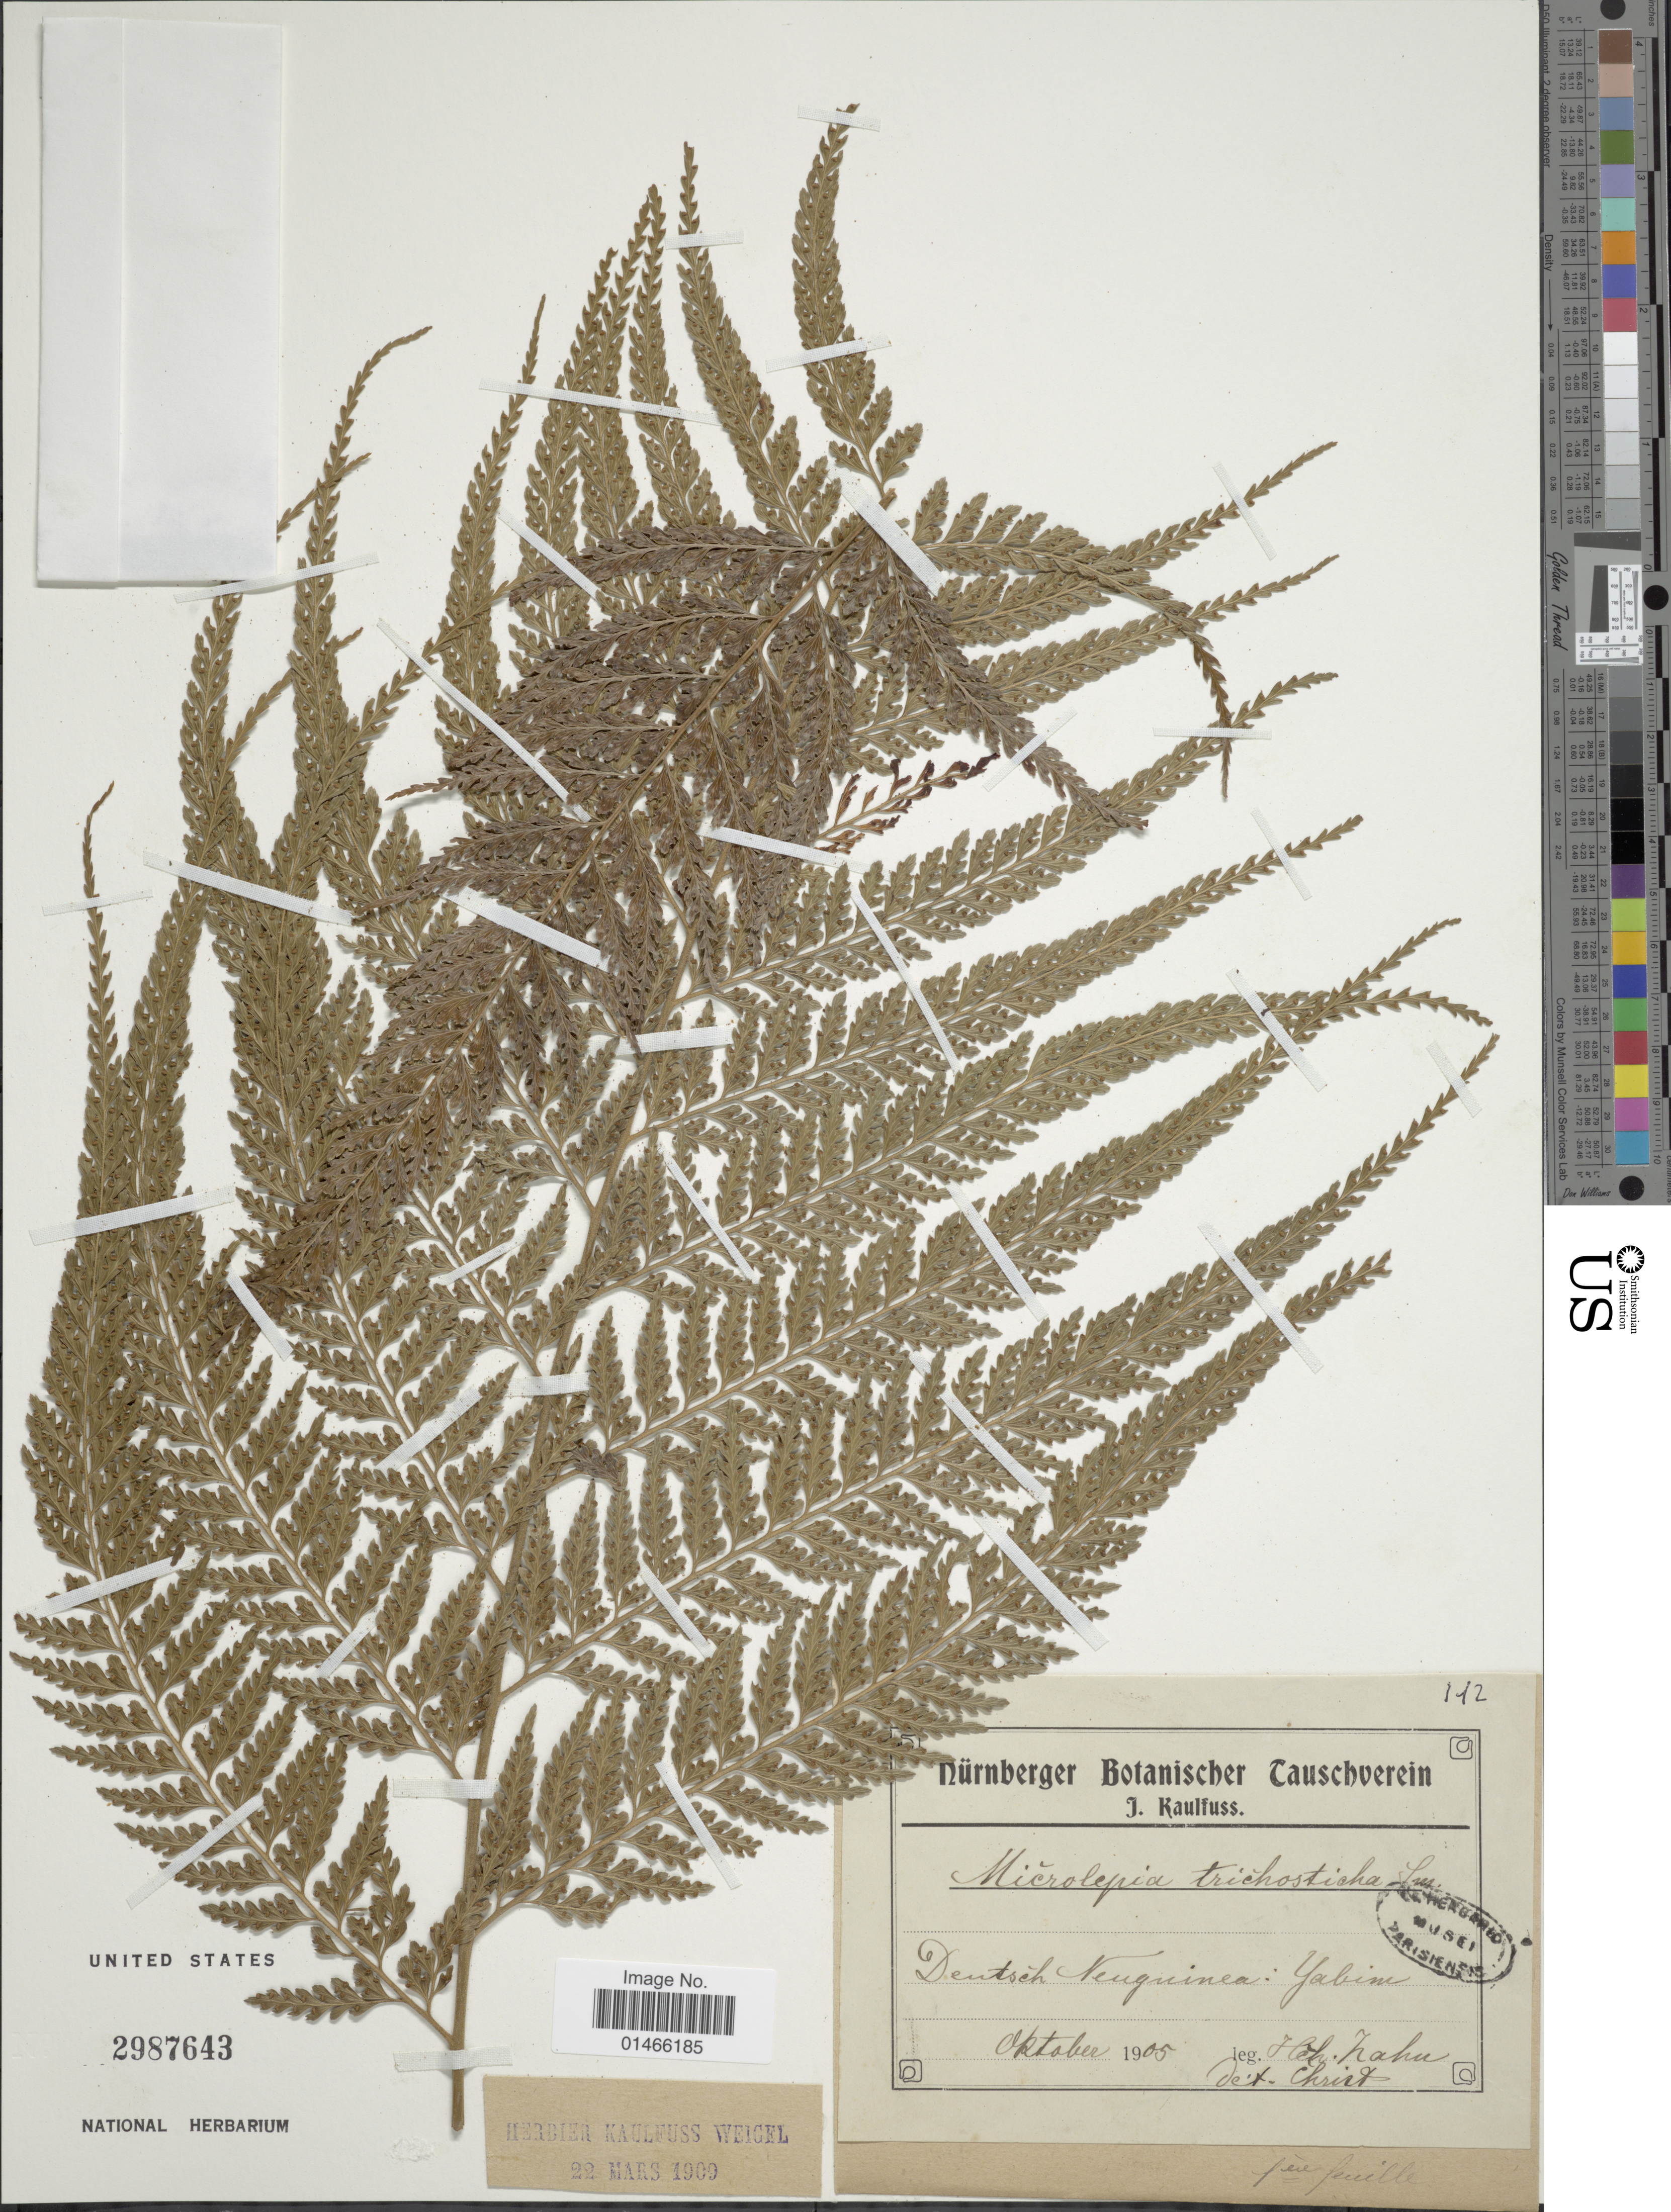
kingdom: Plantae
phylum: Tracheophyta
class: Polypodiopsida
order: Polypodiales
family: Dennstaedtiaceae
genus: Microlepia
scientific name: Microlepia trichosticha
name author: (Hook.) Small ex Fée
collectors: H. Hahn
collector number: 112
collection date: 1905-10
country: Papua New Guinea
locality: Deutsch Neuguinea: Yabin.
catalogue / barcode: US 2987643